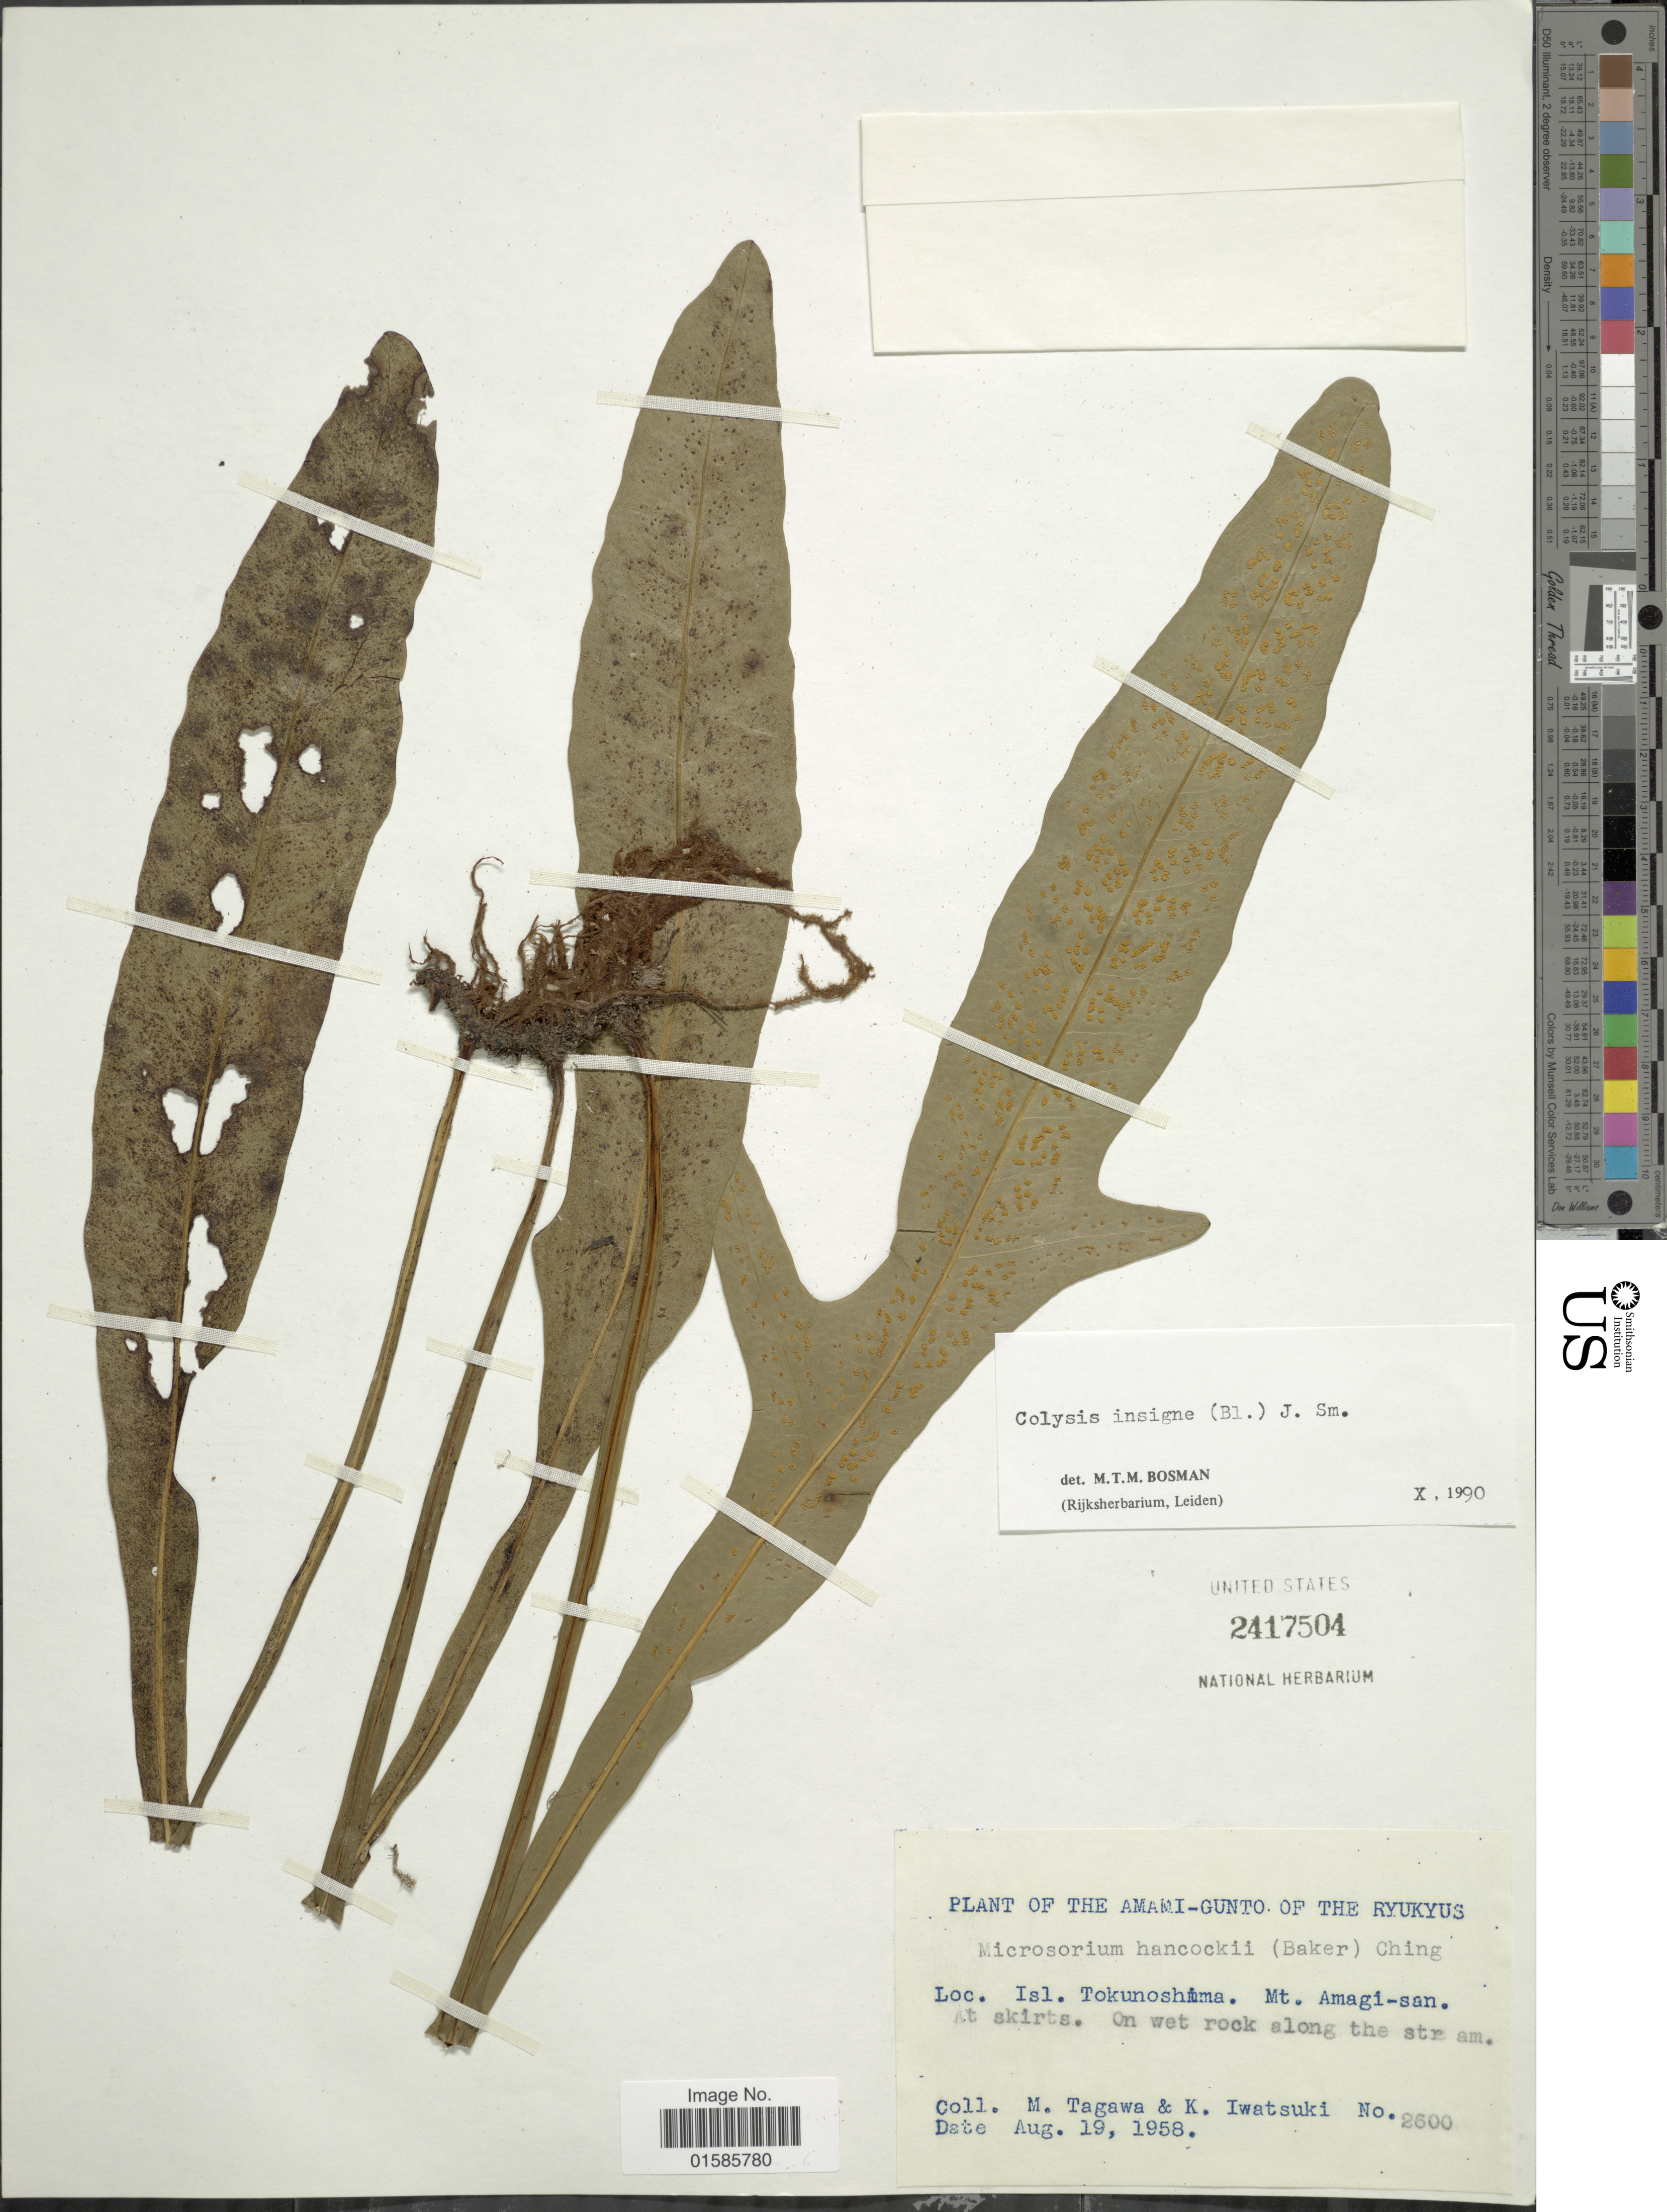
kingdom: Plantae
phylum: Tracheophyta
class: Polypodiopsida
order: Polypodiales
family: Polypodiaceae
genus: Microsorum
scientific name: Microsorum insigne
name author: (Blume) Copel.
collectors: M. Tagawa & K. Iwatsuki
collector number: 2600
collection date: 1958-08-19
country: Japan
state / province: Okinawa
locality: The Amami-Gunto of the Ryukyus, Isl. Tokunoshima Mt Amagi-san. At skirts. On wet rock along the stream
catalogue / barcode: US 2417504